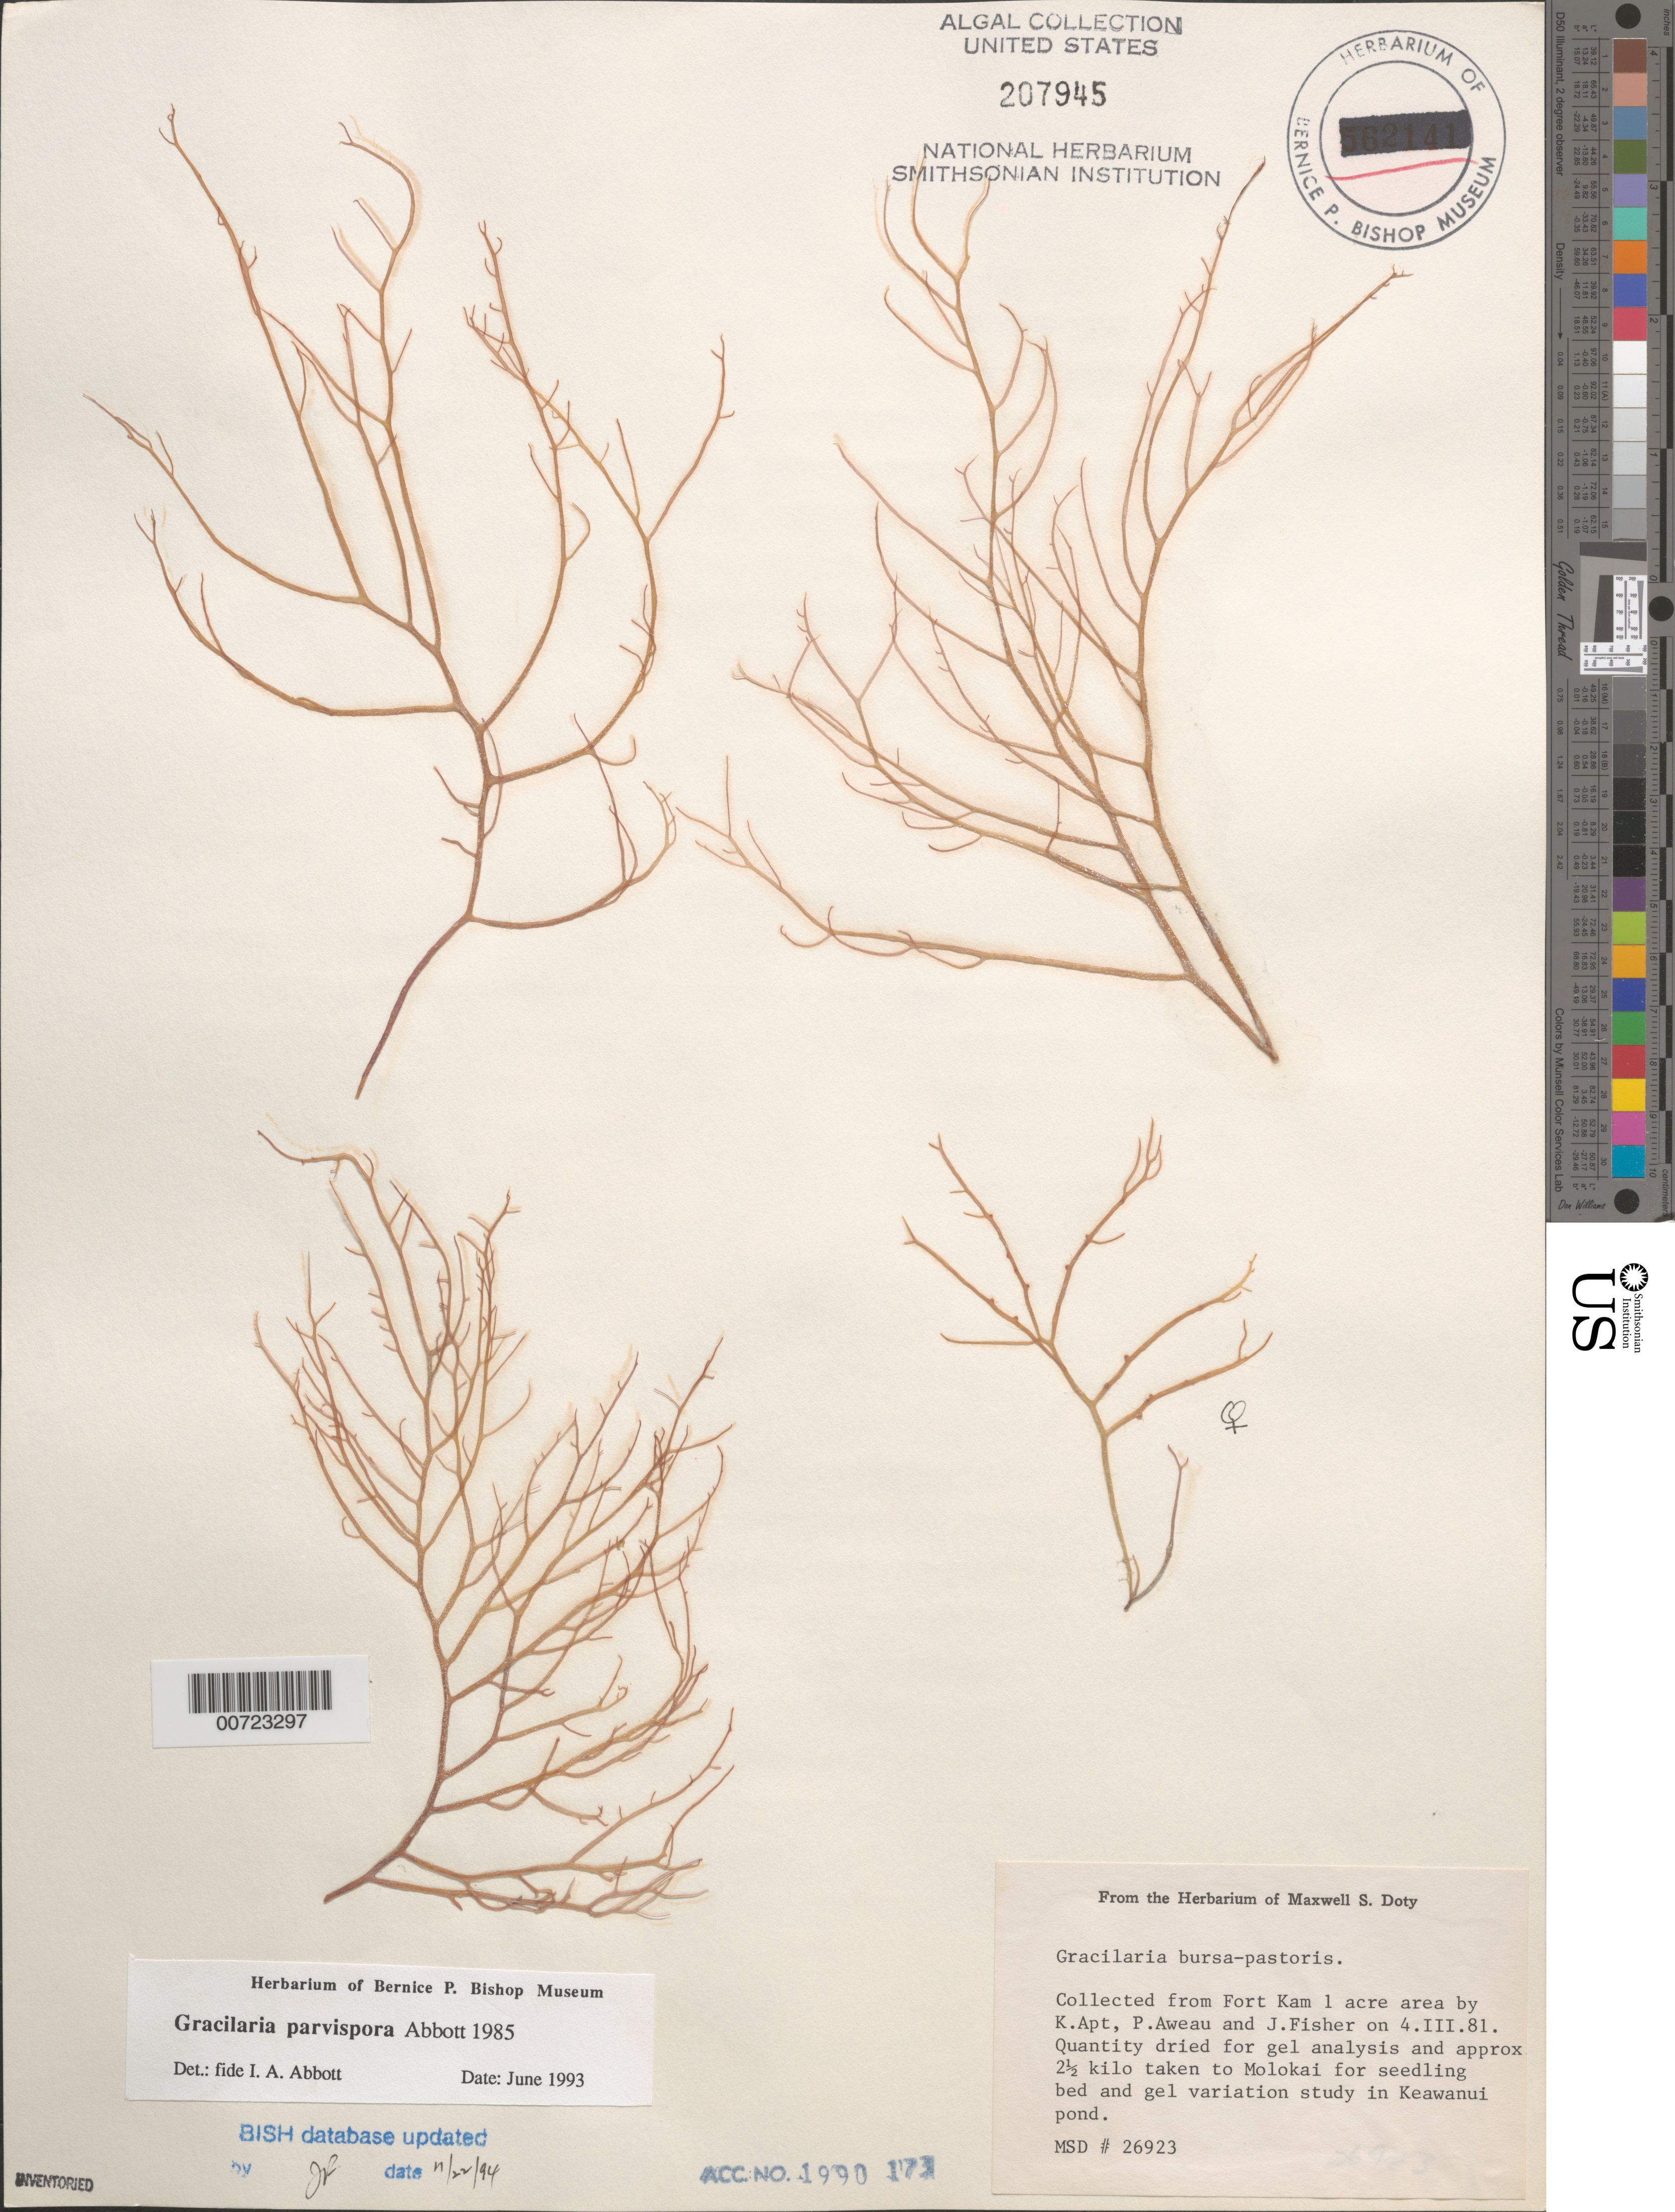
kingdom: Plantae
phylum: Rhodophyta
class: Florideophyceae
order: Gracilariales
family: Gracilariaceae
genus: Gracilaria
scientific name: Gracilaria parvispora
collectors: J. Fisher, K. E. Apt & P. Aweau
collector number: MSD 26923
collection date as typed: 04 Mar 1981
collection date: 1981-03-04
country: United States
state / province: Hawaii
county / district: Honolulu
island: Oahu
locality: Fort Kam, 1 acre monitoring area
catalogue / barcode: US 207945